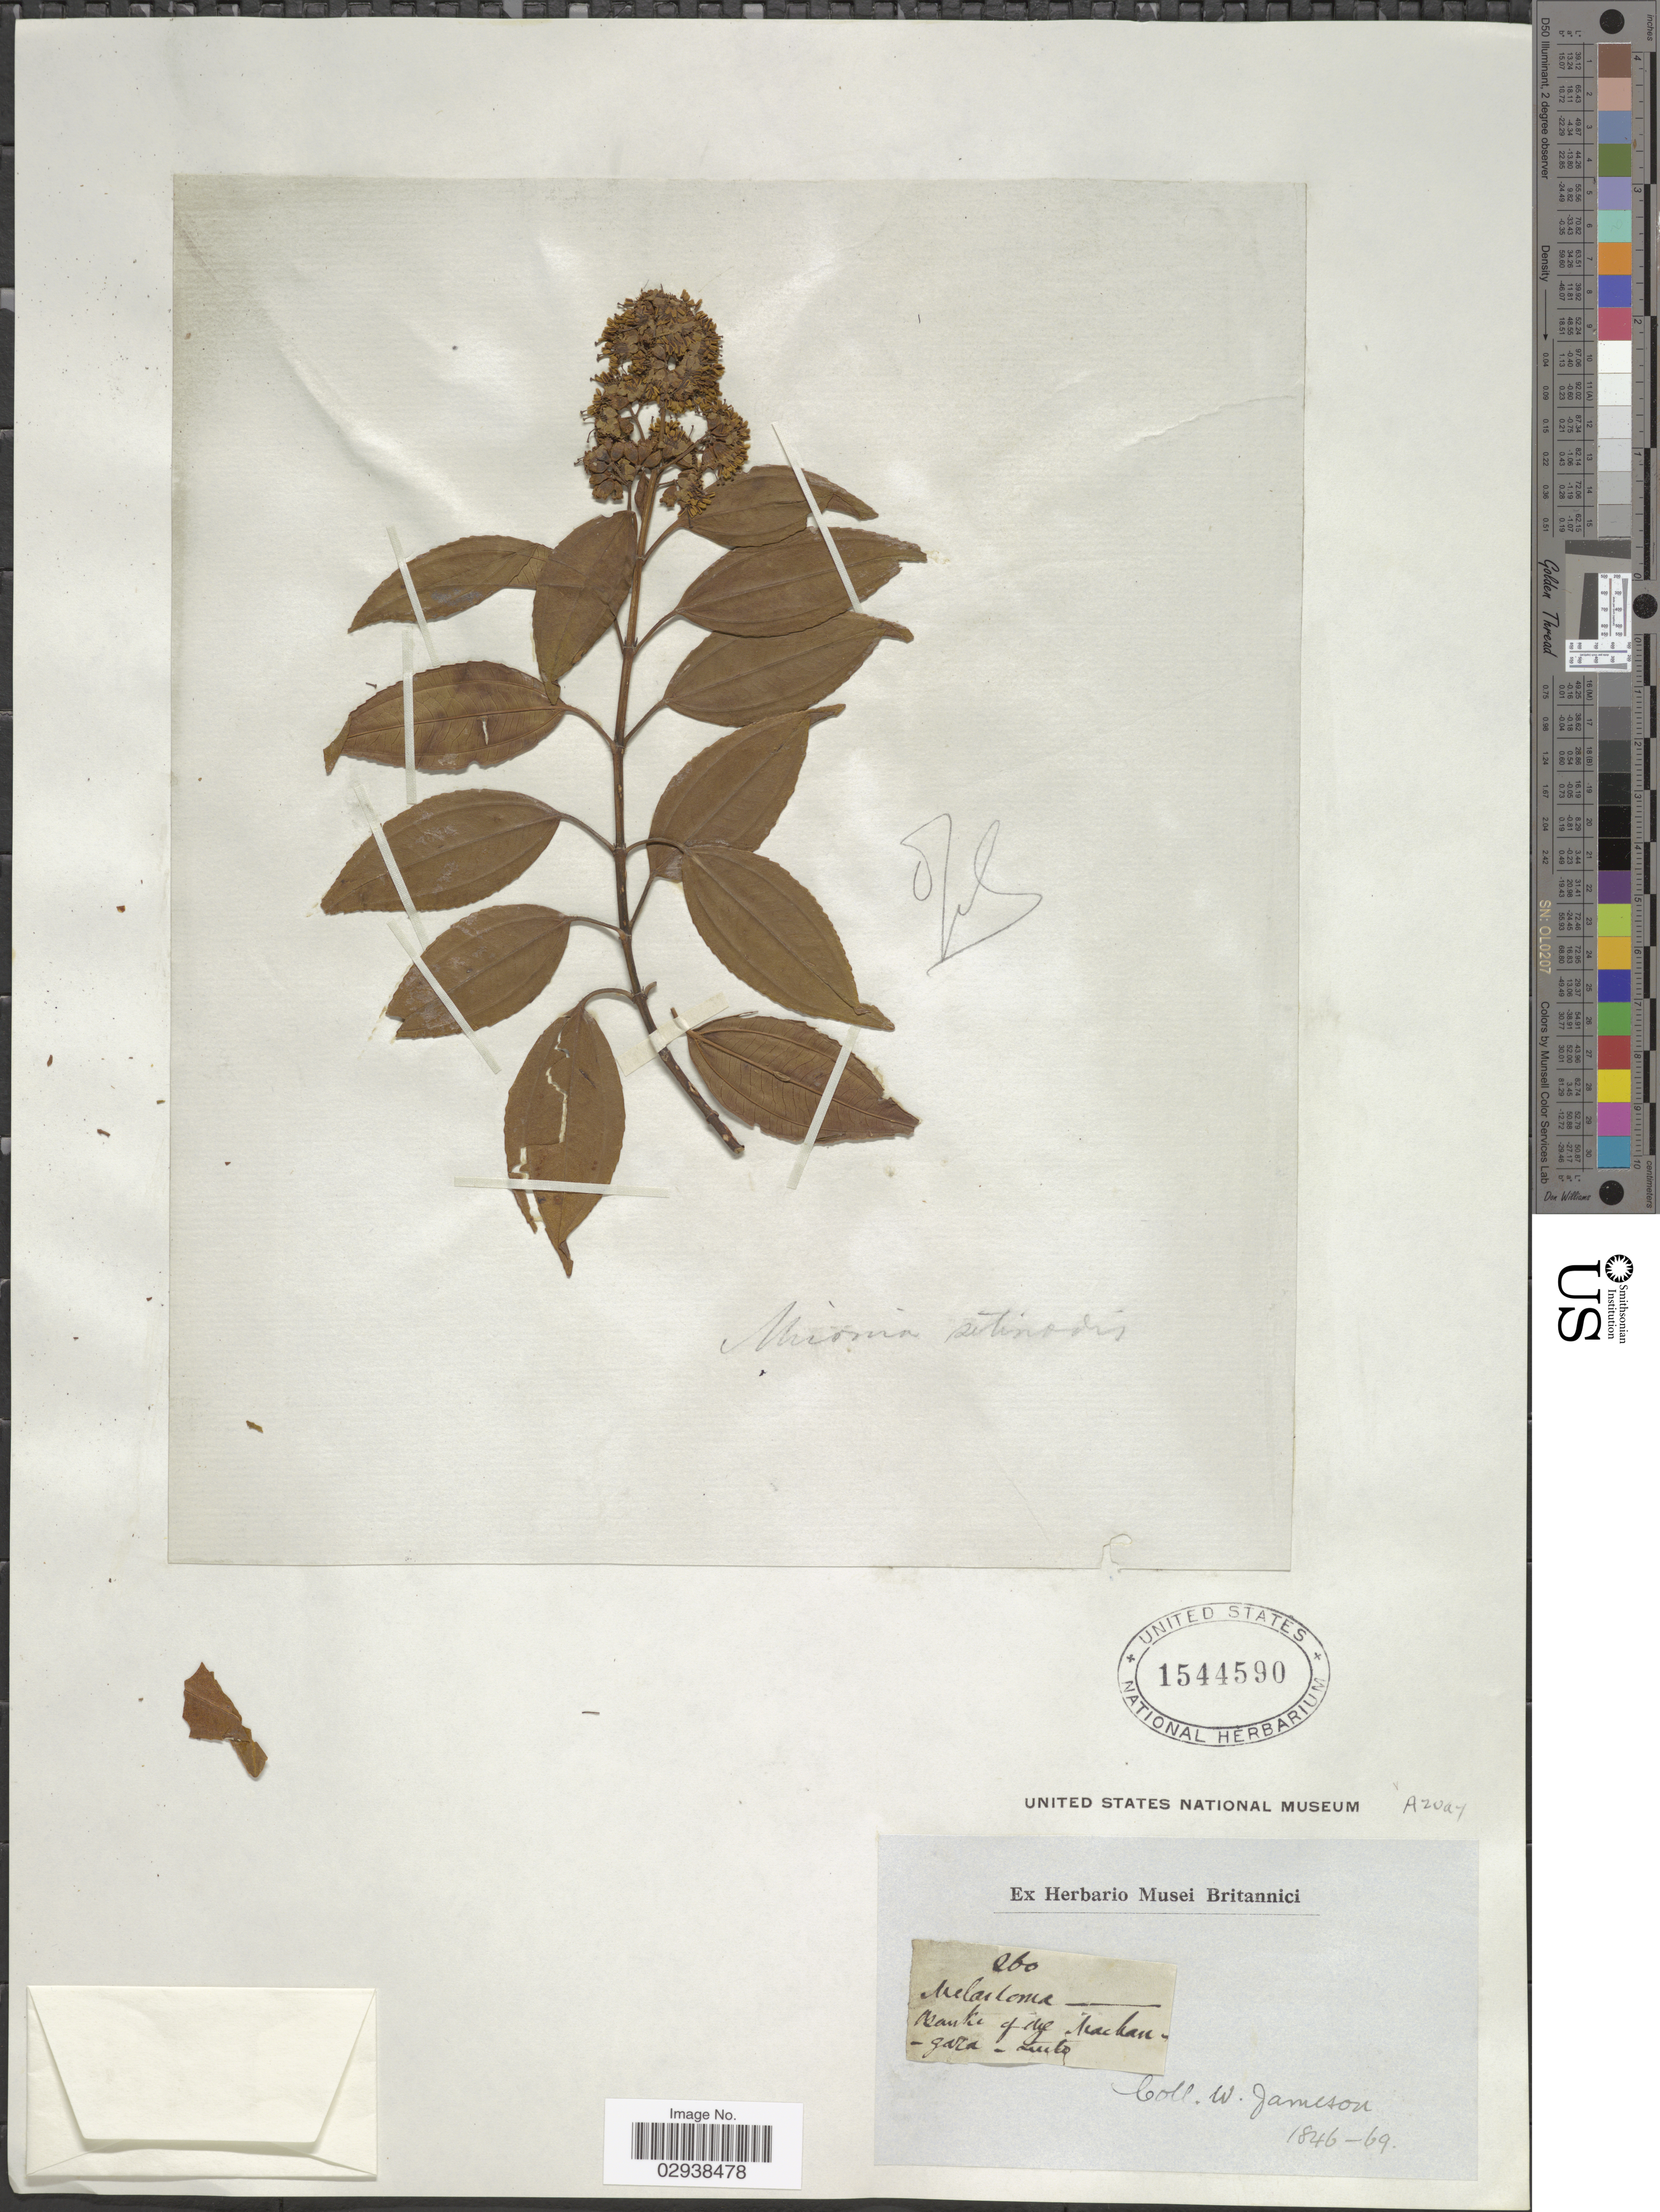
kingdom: Plantae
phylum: Tracheophyta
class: Magnoliopsida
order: Myrtales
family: Melastomataceae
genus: Miconia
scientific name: Miconia crocea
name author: (Desr.) Naudin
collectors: W. Jameson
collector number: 260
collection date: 1846/1869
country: Ecuador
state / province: Azuay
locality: Banks of the Machangara, Quito.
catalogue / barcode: US 1544590